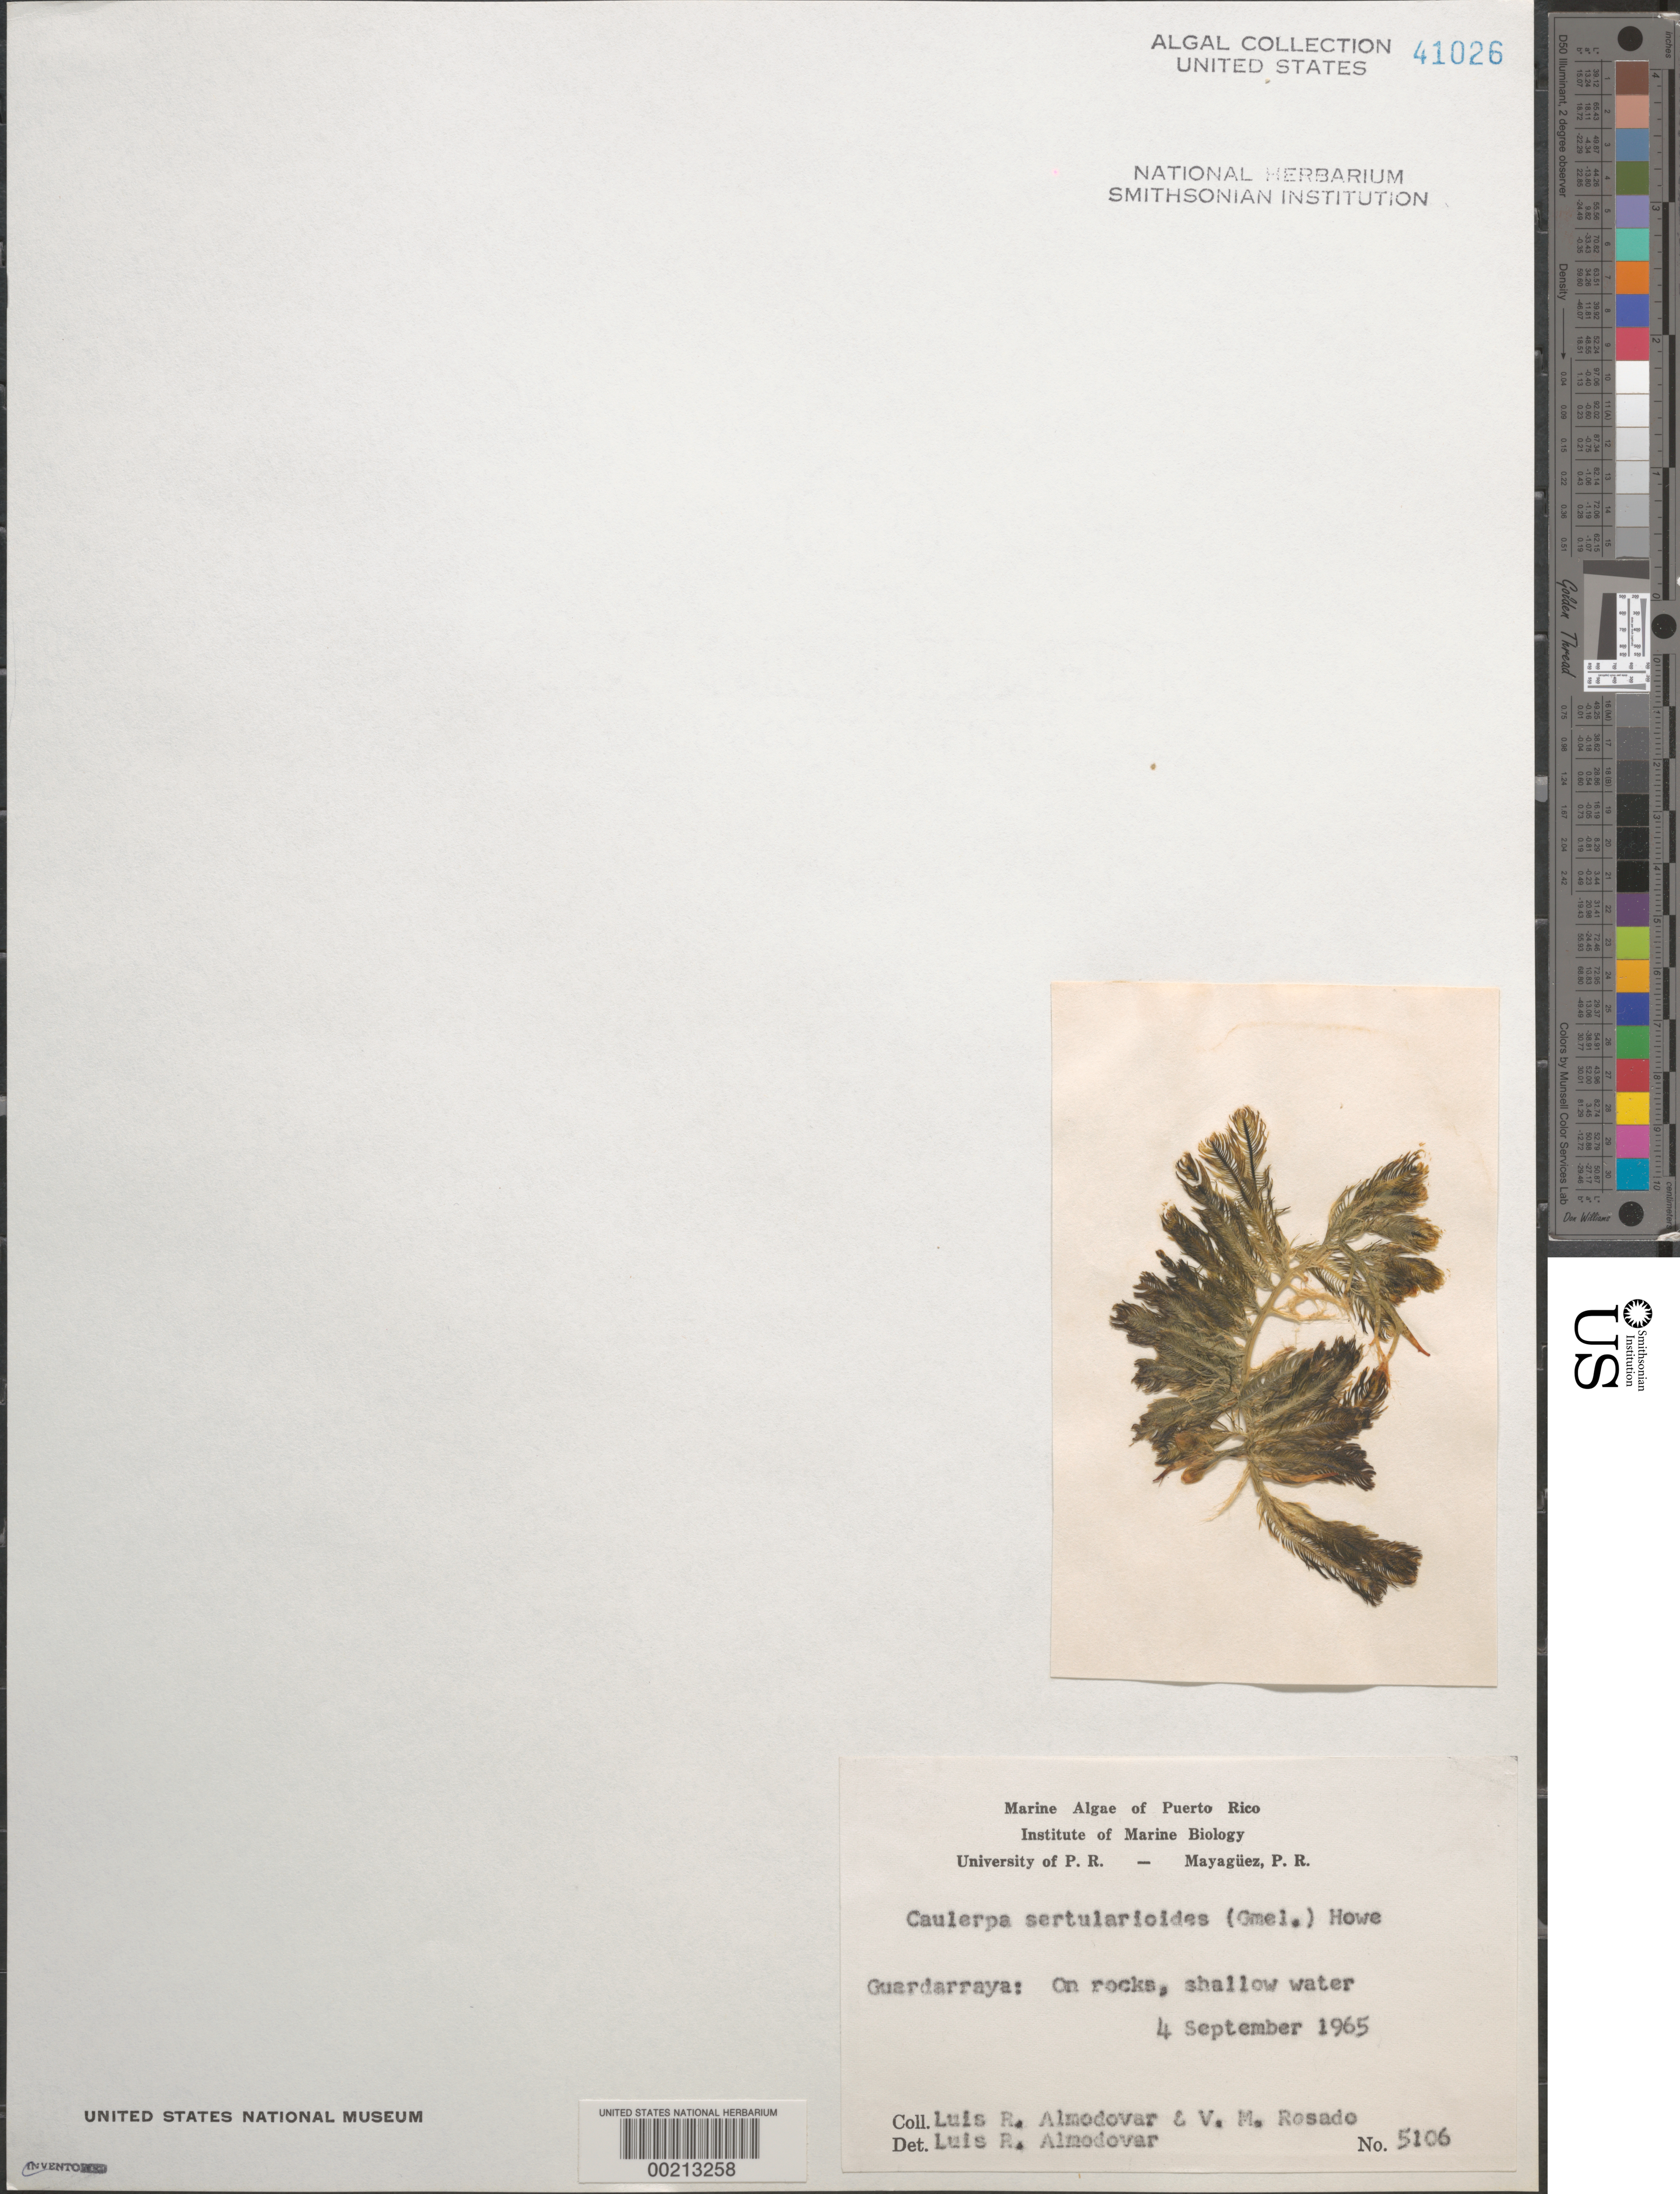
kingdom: Plantae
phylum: Chlorophyta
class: Ulvophyceae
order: Bryopsidales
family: Caulerpaceae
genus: Caulerpa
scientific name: Caulerpa sertularioides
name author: (S.G. Gmel.) M. Howe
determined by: Almodovar, L. R.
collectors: L. Almodovar & V. Rosado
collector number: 5106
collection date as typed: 04 Sep 1965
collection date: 1965-09-04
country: Puerto Rico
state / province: Patillas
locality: Guardarraya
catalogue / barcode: US 41026